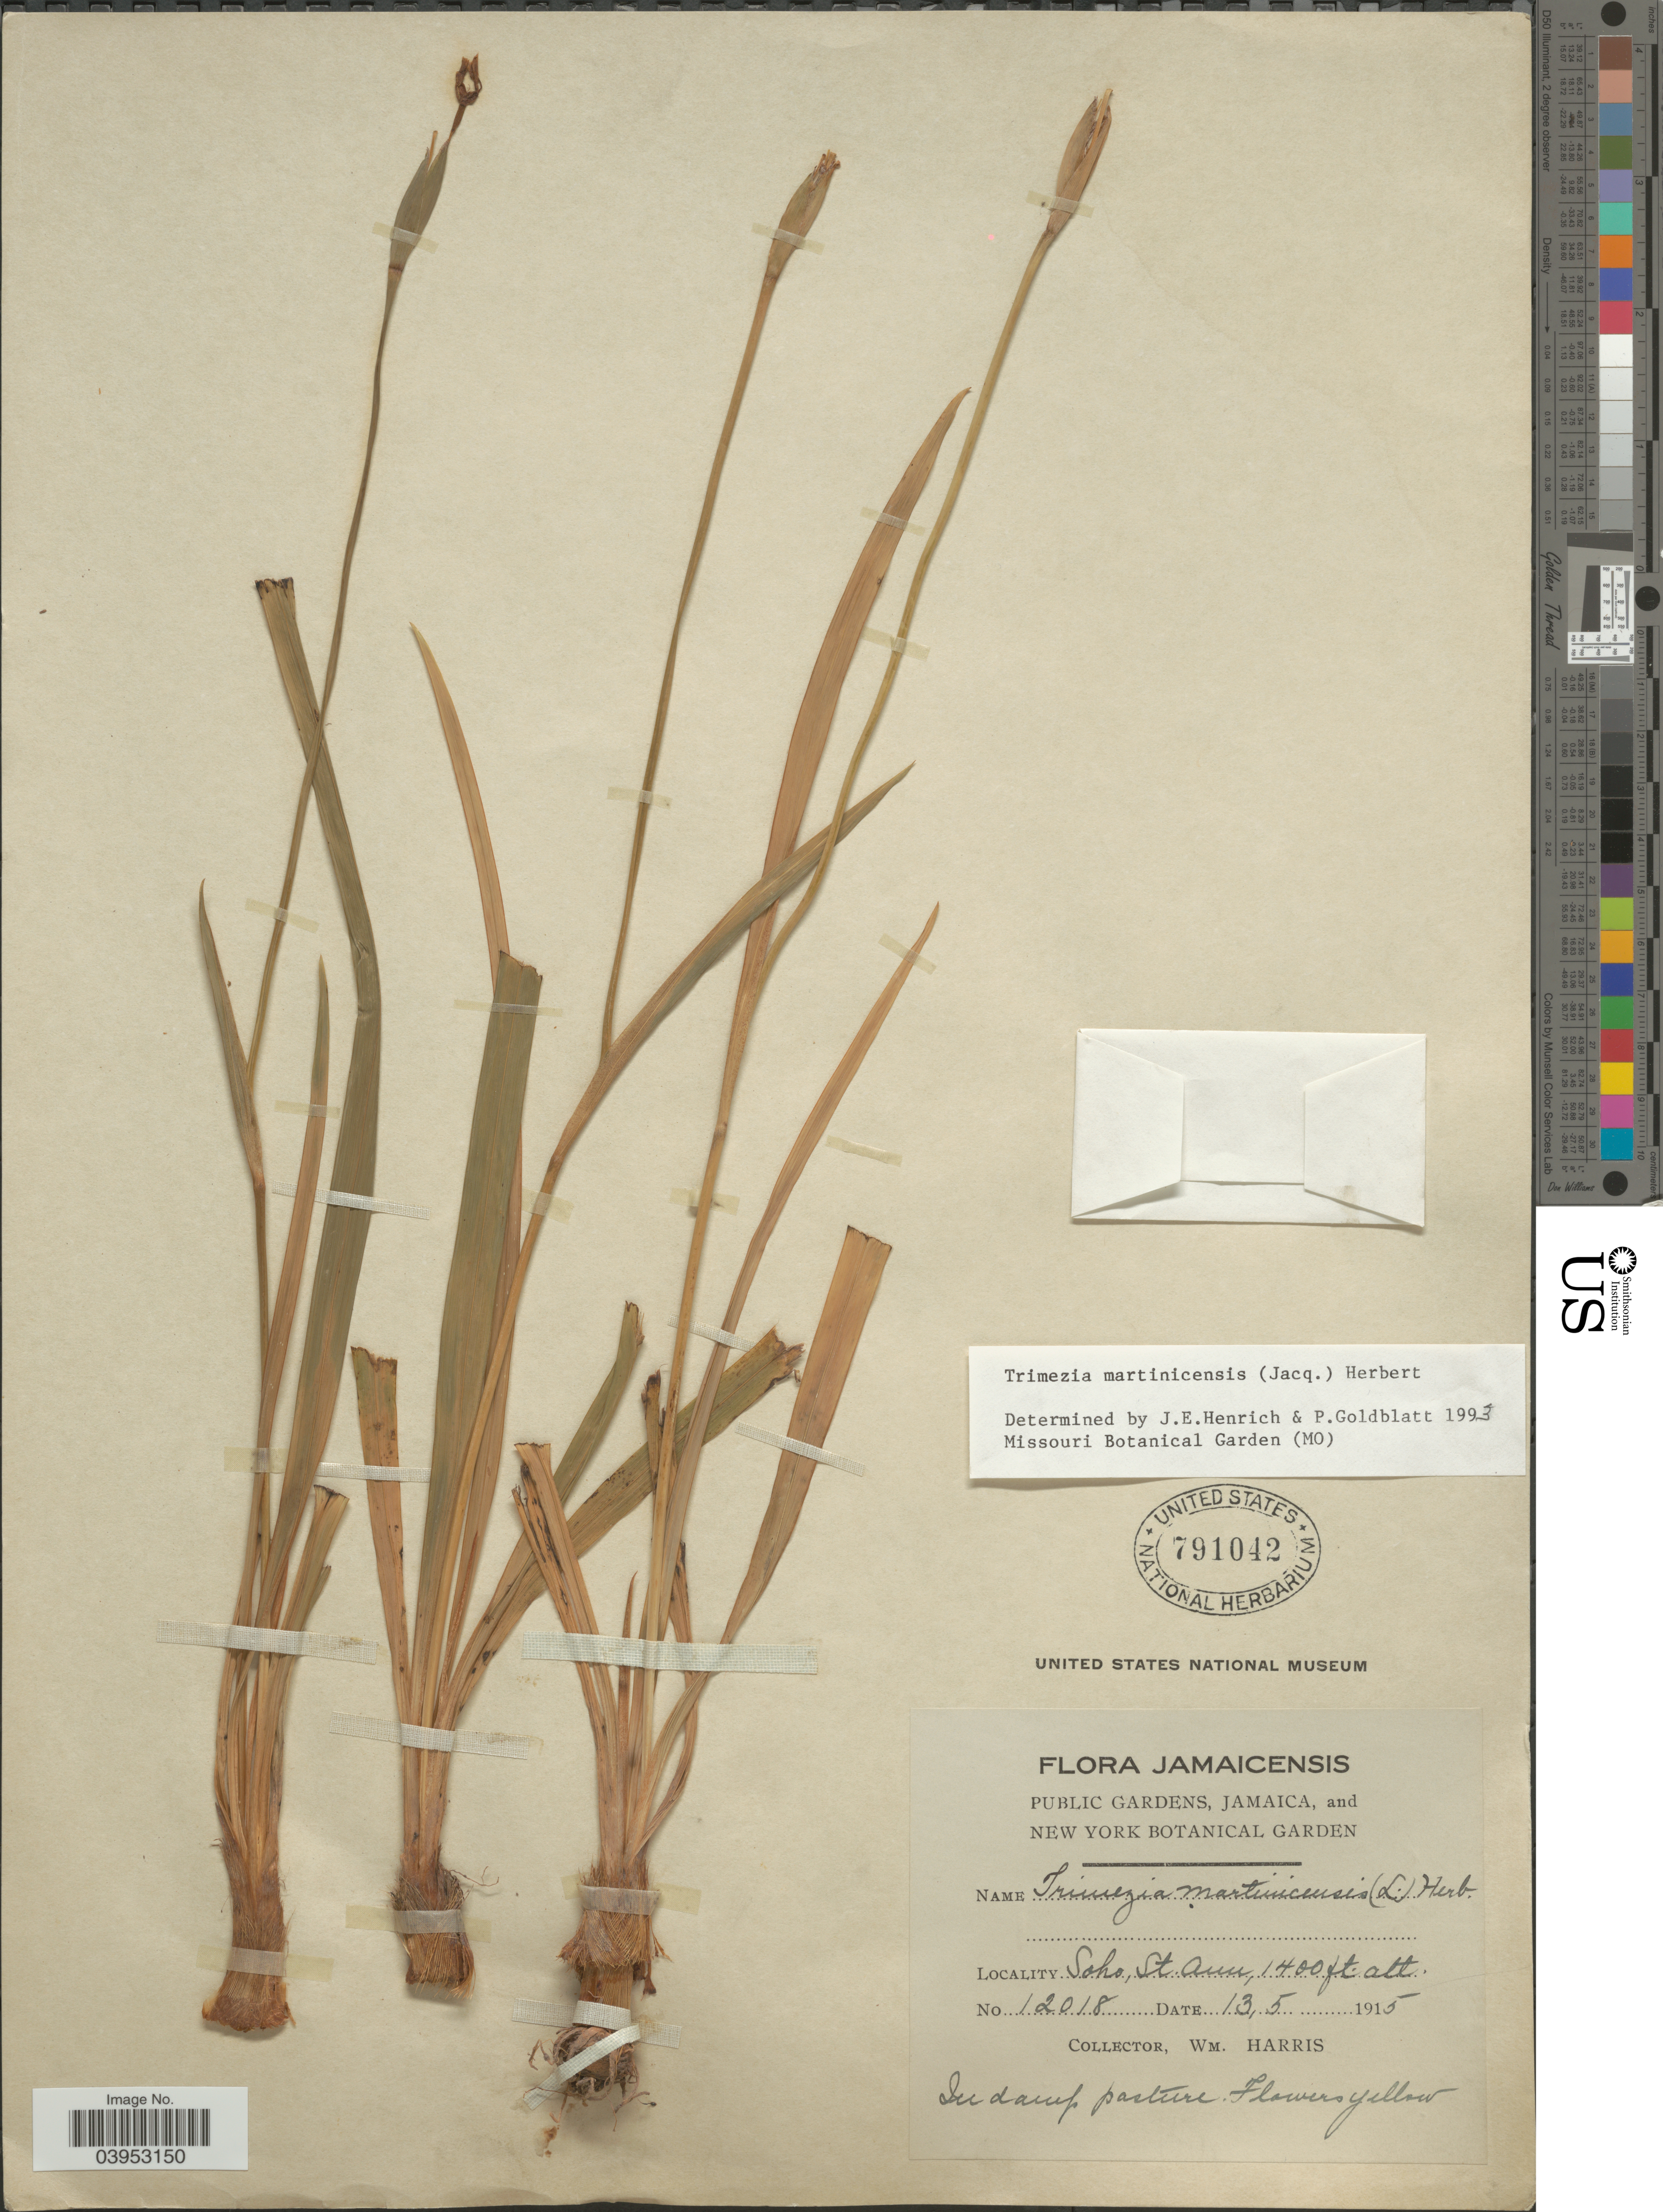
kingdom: Plantae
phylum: Tracheophyta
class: Liliopsida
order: Asparagales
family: Iridaceae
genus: Trimezia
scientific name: Trimezia martinicensis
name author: (Jacq.) Herb.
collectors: W. H. Harris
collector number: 12018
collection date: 1915-05-13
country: Jamaica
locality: Soho, St Ann.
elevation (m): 427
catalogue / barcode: US 791042